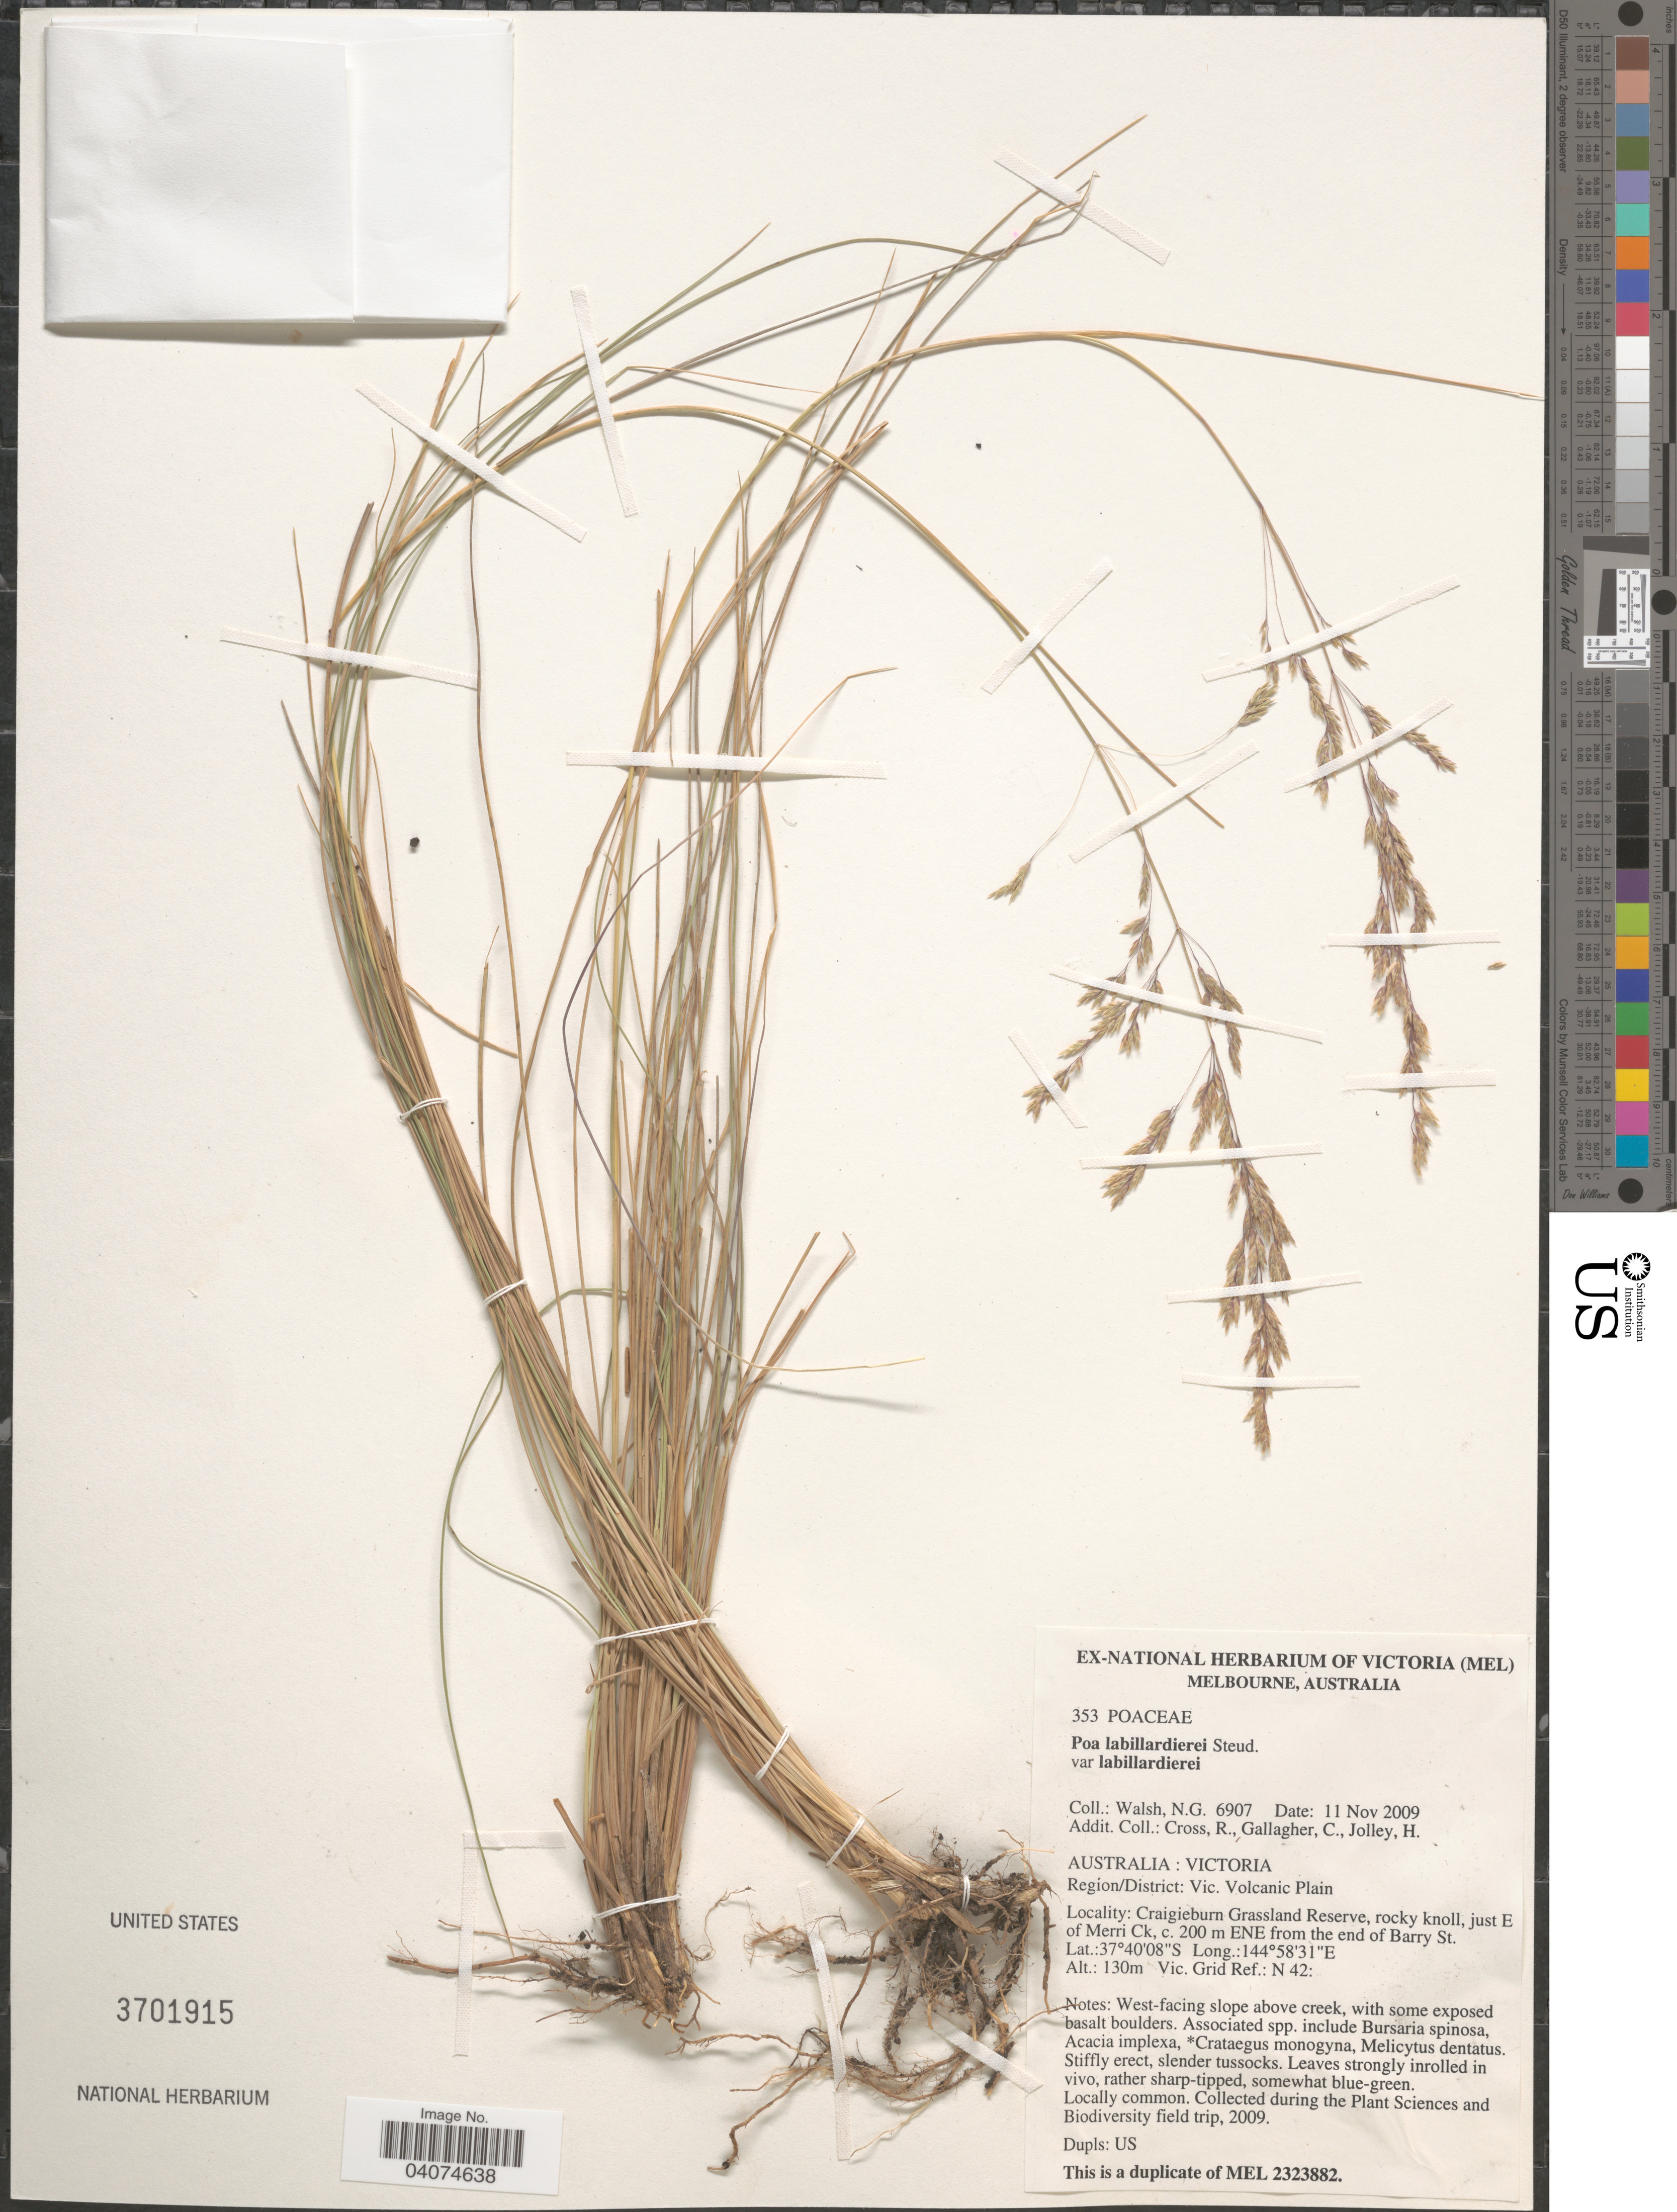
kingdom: Plantae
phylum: Tracheophyta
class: Liliopsida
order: Poales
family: Poaceae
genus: Poa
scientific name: Poa labillardierei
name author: Steud.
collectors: N. Walsh, R. Cross, C. Gallagher & H. Jolley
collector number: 6907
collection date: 2009-11-11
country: Australia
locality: Victoria. Regíon/District: Vic. Volcanic Plain. Craigieburn Grassland Reserve, rocky knoll, just E of Merri Ck, c. 200 m ENE from the end of Barry St. Vic. Grid Ref.: N42.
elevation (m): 130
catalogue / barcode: US 3701915